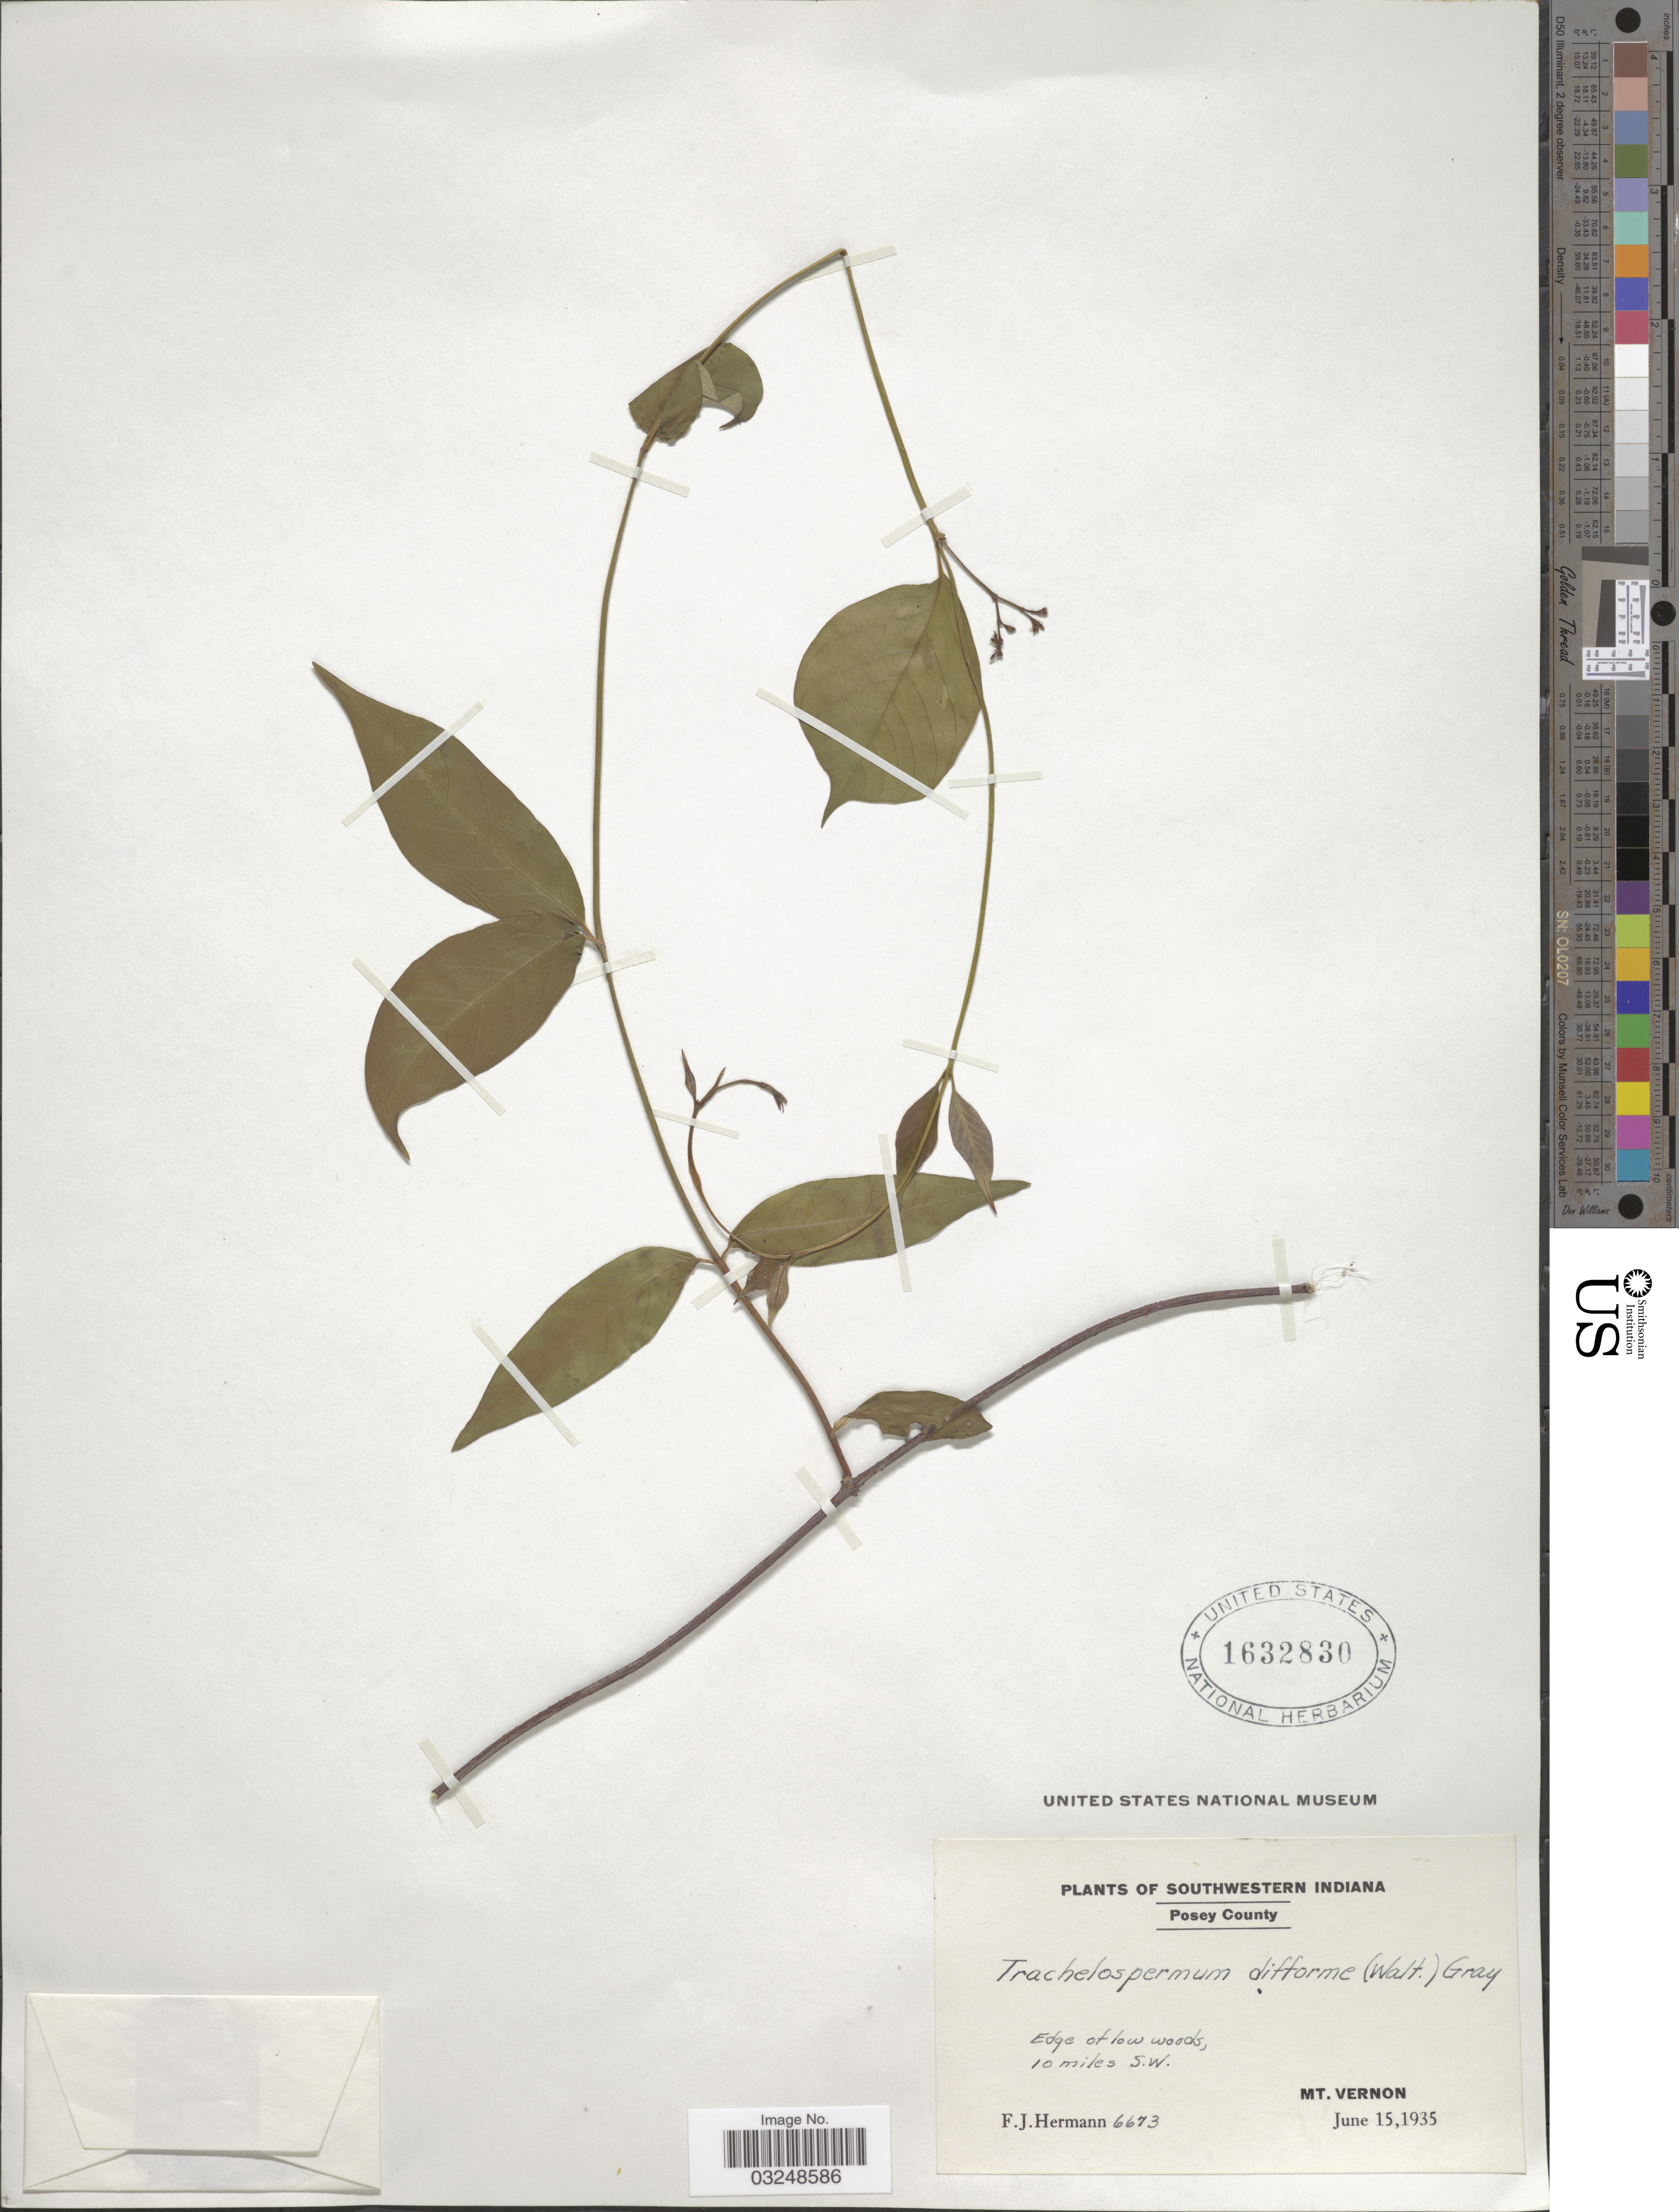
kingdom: Plantae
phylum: Tracheophyta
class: Magnoliopsida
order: Gentianales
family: Apocynaceae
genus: Trachelospermum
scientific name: Trachelospermum difforme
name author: (Walter) A. Gray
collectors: F. J. Hermann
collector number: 6673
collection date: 1935-06-15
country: United States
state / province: Indiana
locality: Southwestern Indiana, Posey County, Mt. Vernon, 10 miles S.W.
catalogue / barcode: US 1632830